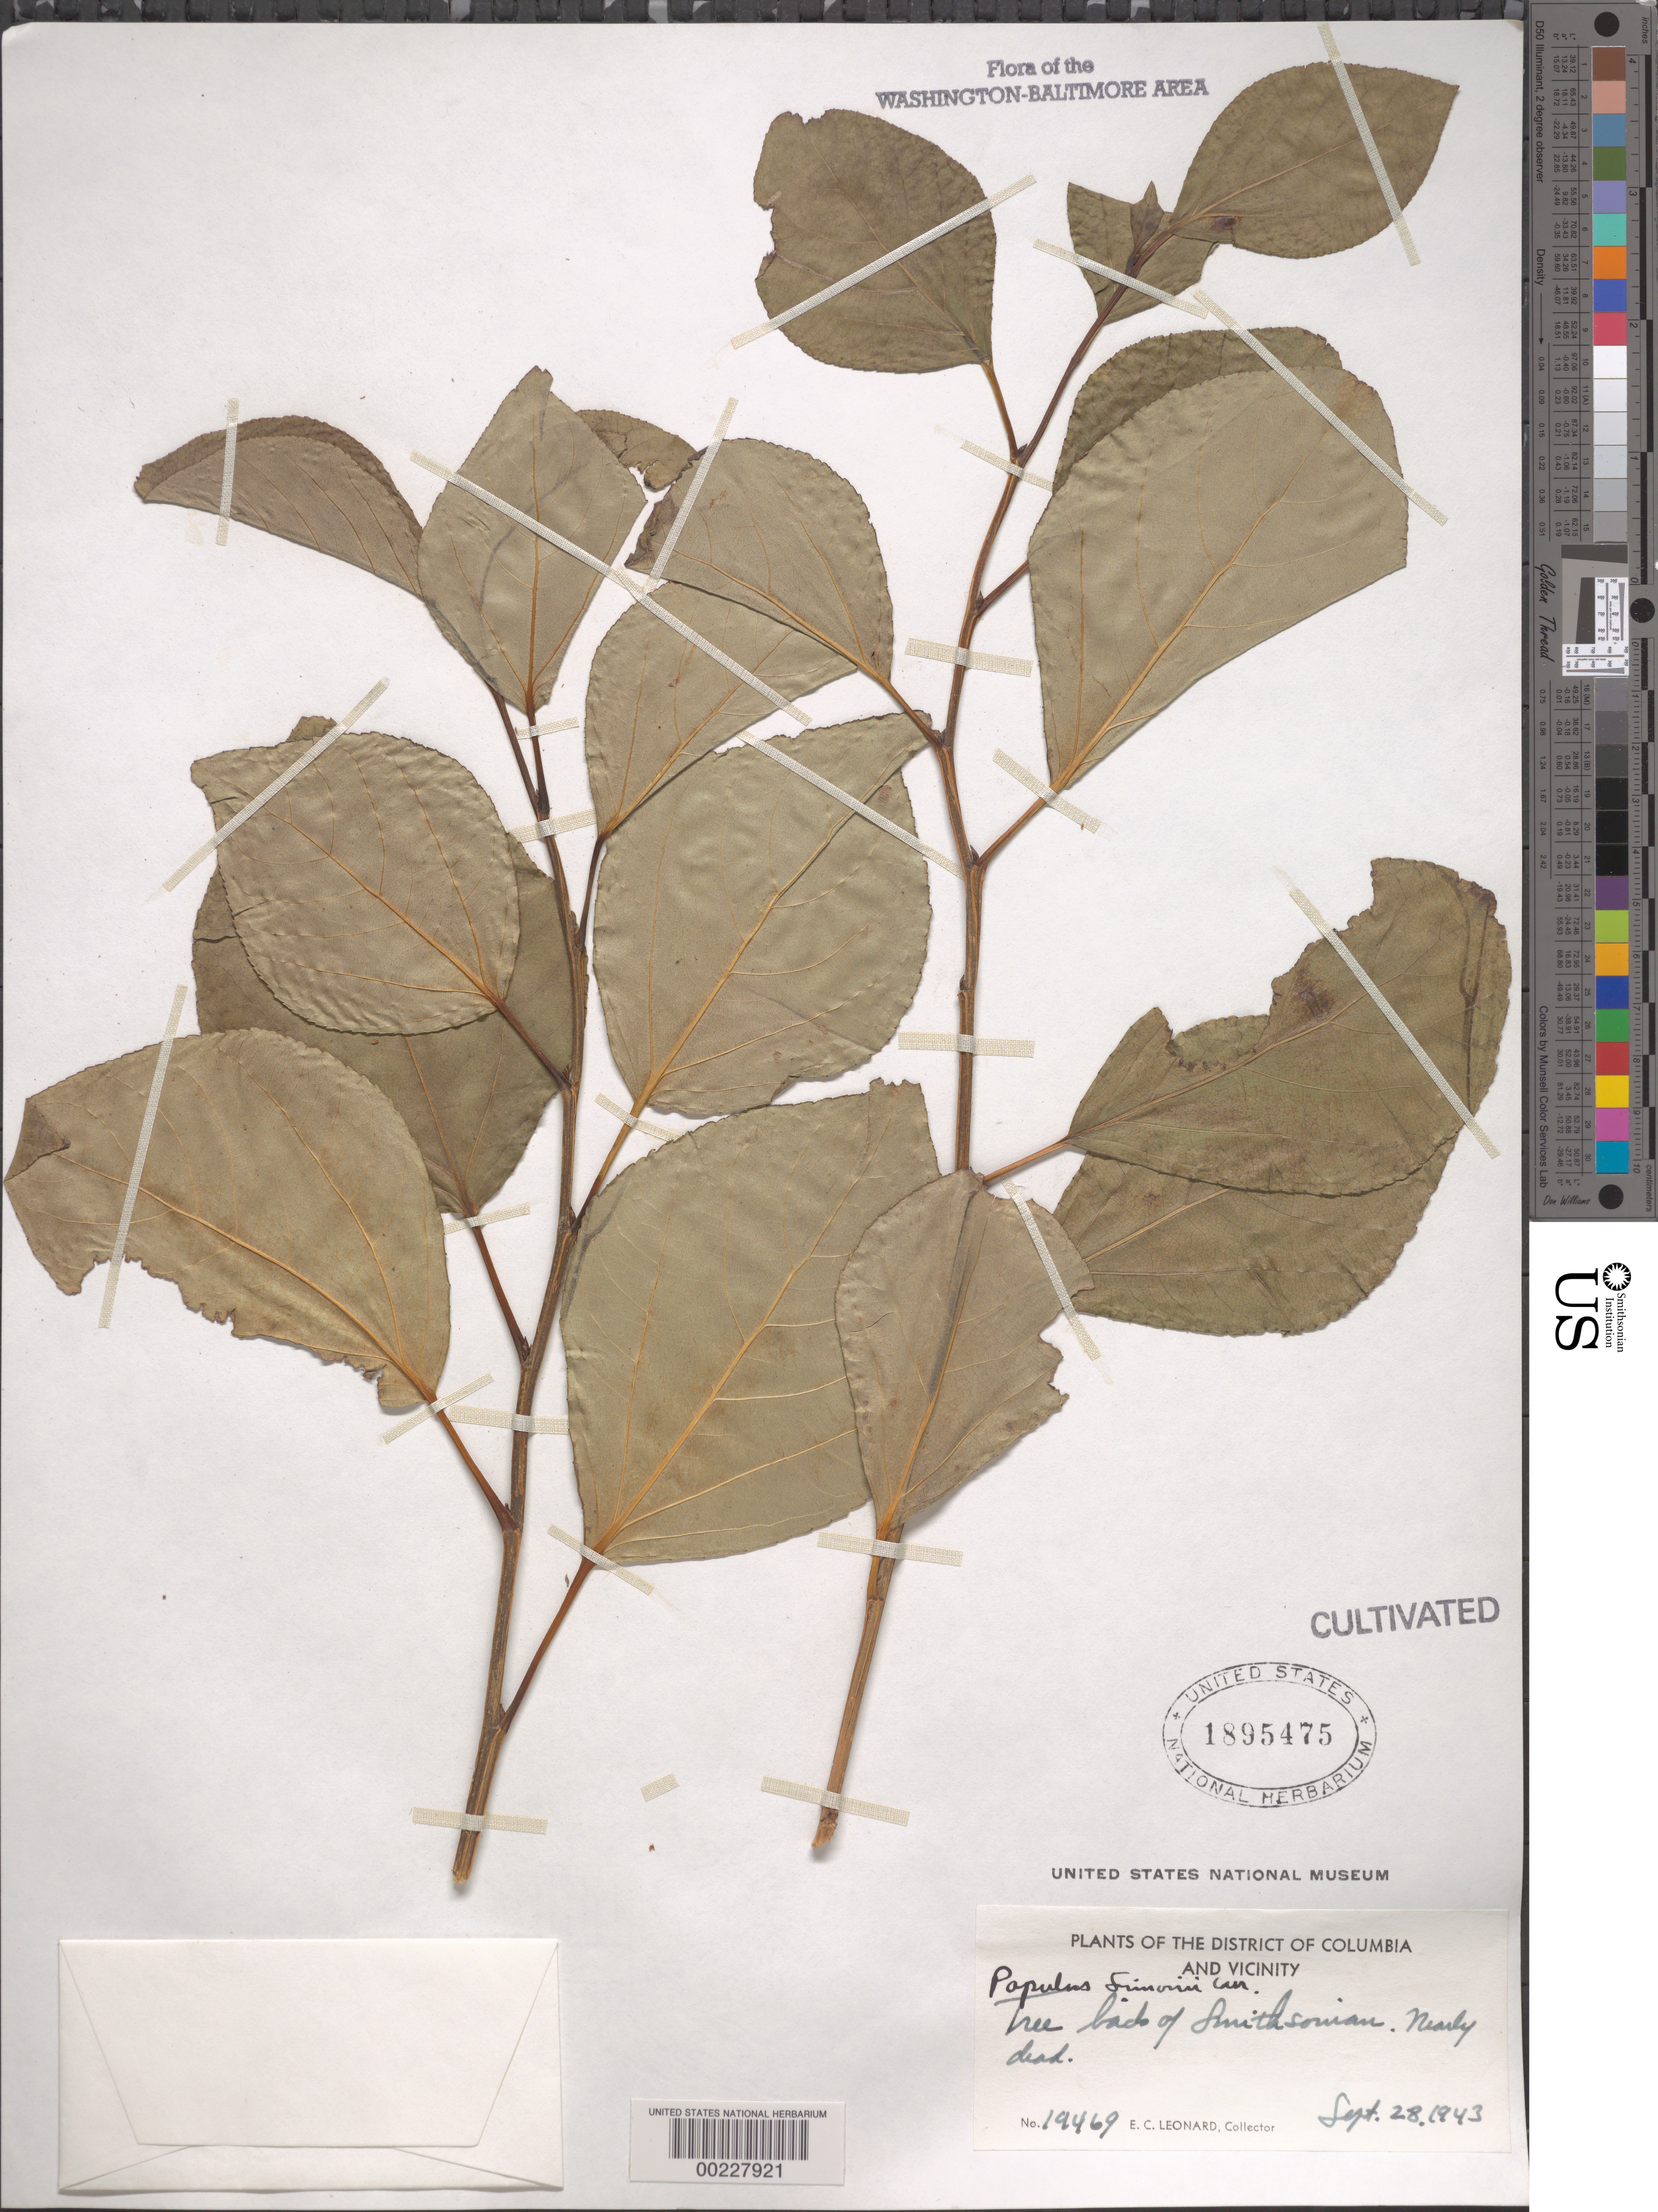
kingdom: Plantae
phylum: Tracheophyta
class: Magnoliopsida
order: Malpighiales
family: Salicaceae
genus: Populus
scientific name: Populus simonii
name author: Carrière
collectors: E. C. Leonard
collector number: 19169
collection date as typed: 28 Sep 1943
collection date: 1943-09-28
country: United States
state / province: District of Columbia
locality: Back of Smithsonian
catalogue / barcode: US 1895475